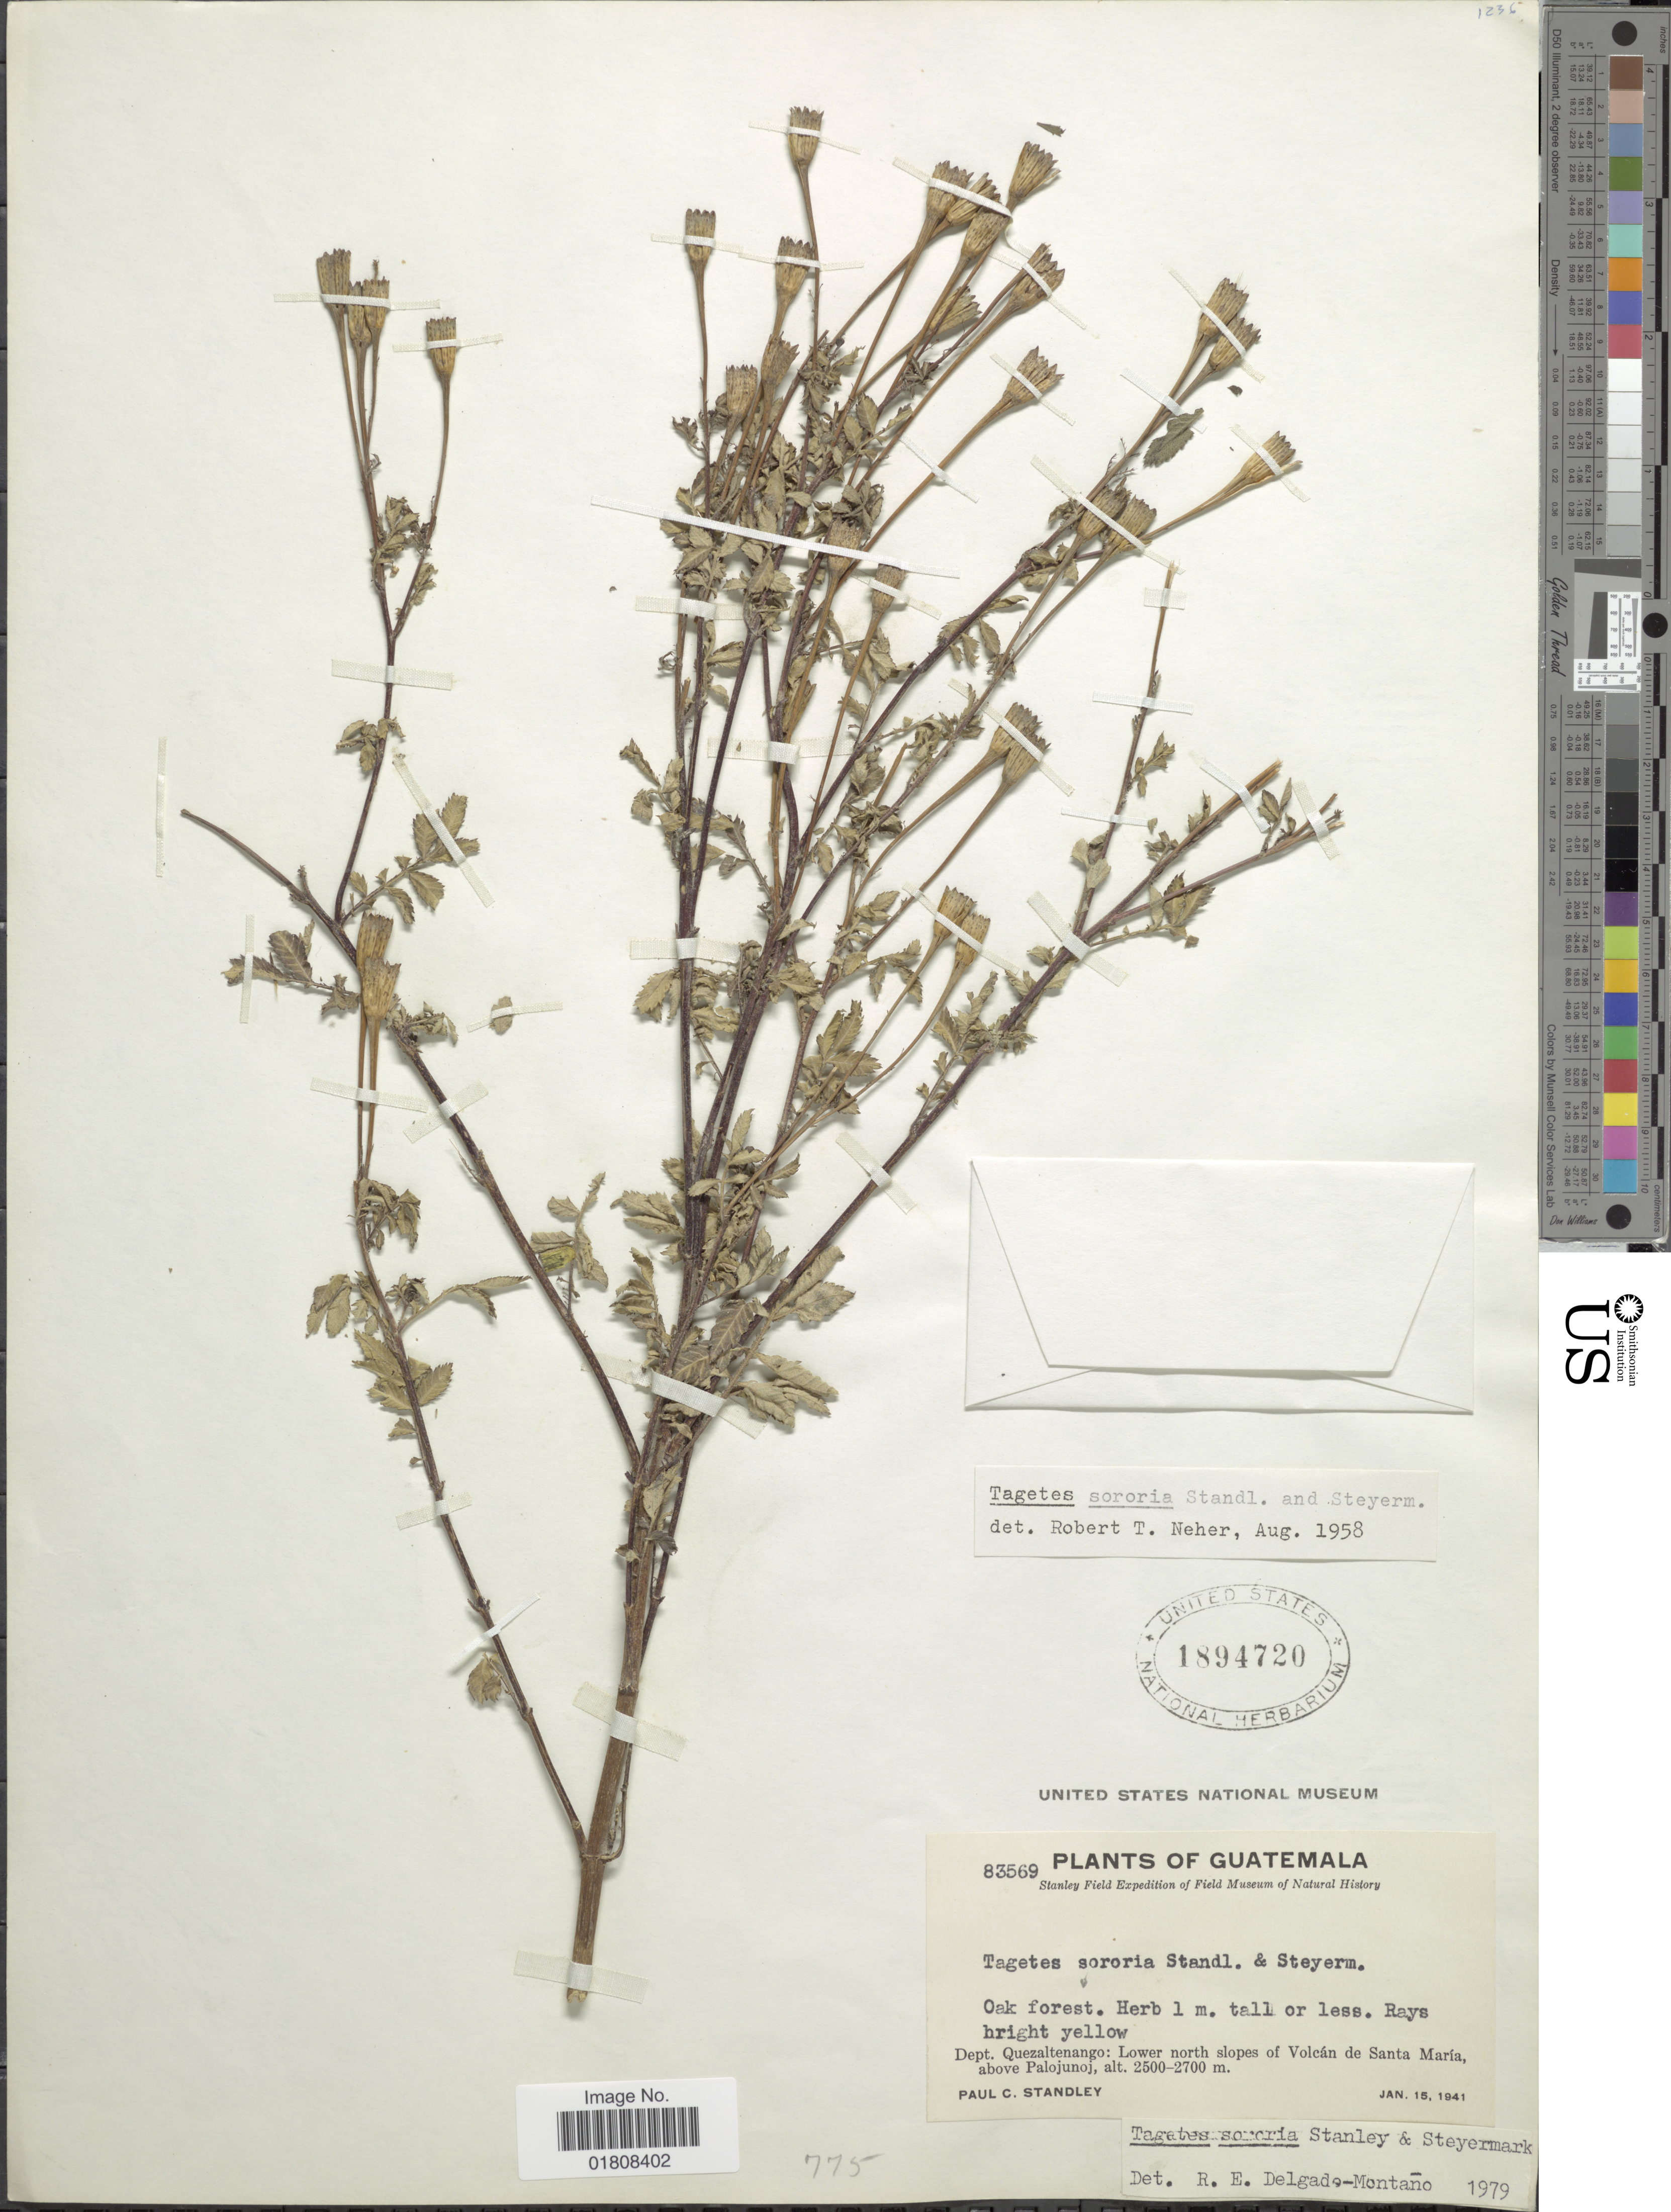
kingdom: Plantae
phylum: Tracheophyta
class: Magnoliopsida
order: Asterales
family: Asteraceae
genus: Tagetes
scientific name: Tagetes sororia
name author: Standl. & Steyerm.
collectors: P. C. Standley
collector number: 83569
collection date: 1941-01-15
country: Guatemala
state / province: Quetzaltenango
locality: Lower north slopes of Volcan de Santa Maria, above Palojunoj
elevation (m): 2500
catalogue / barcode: US 1894720